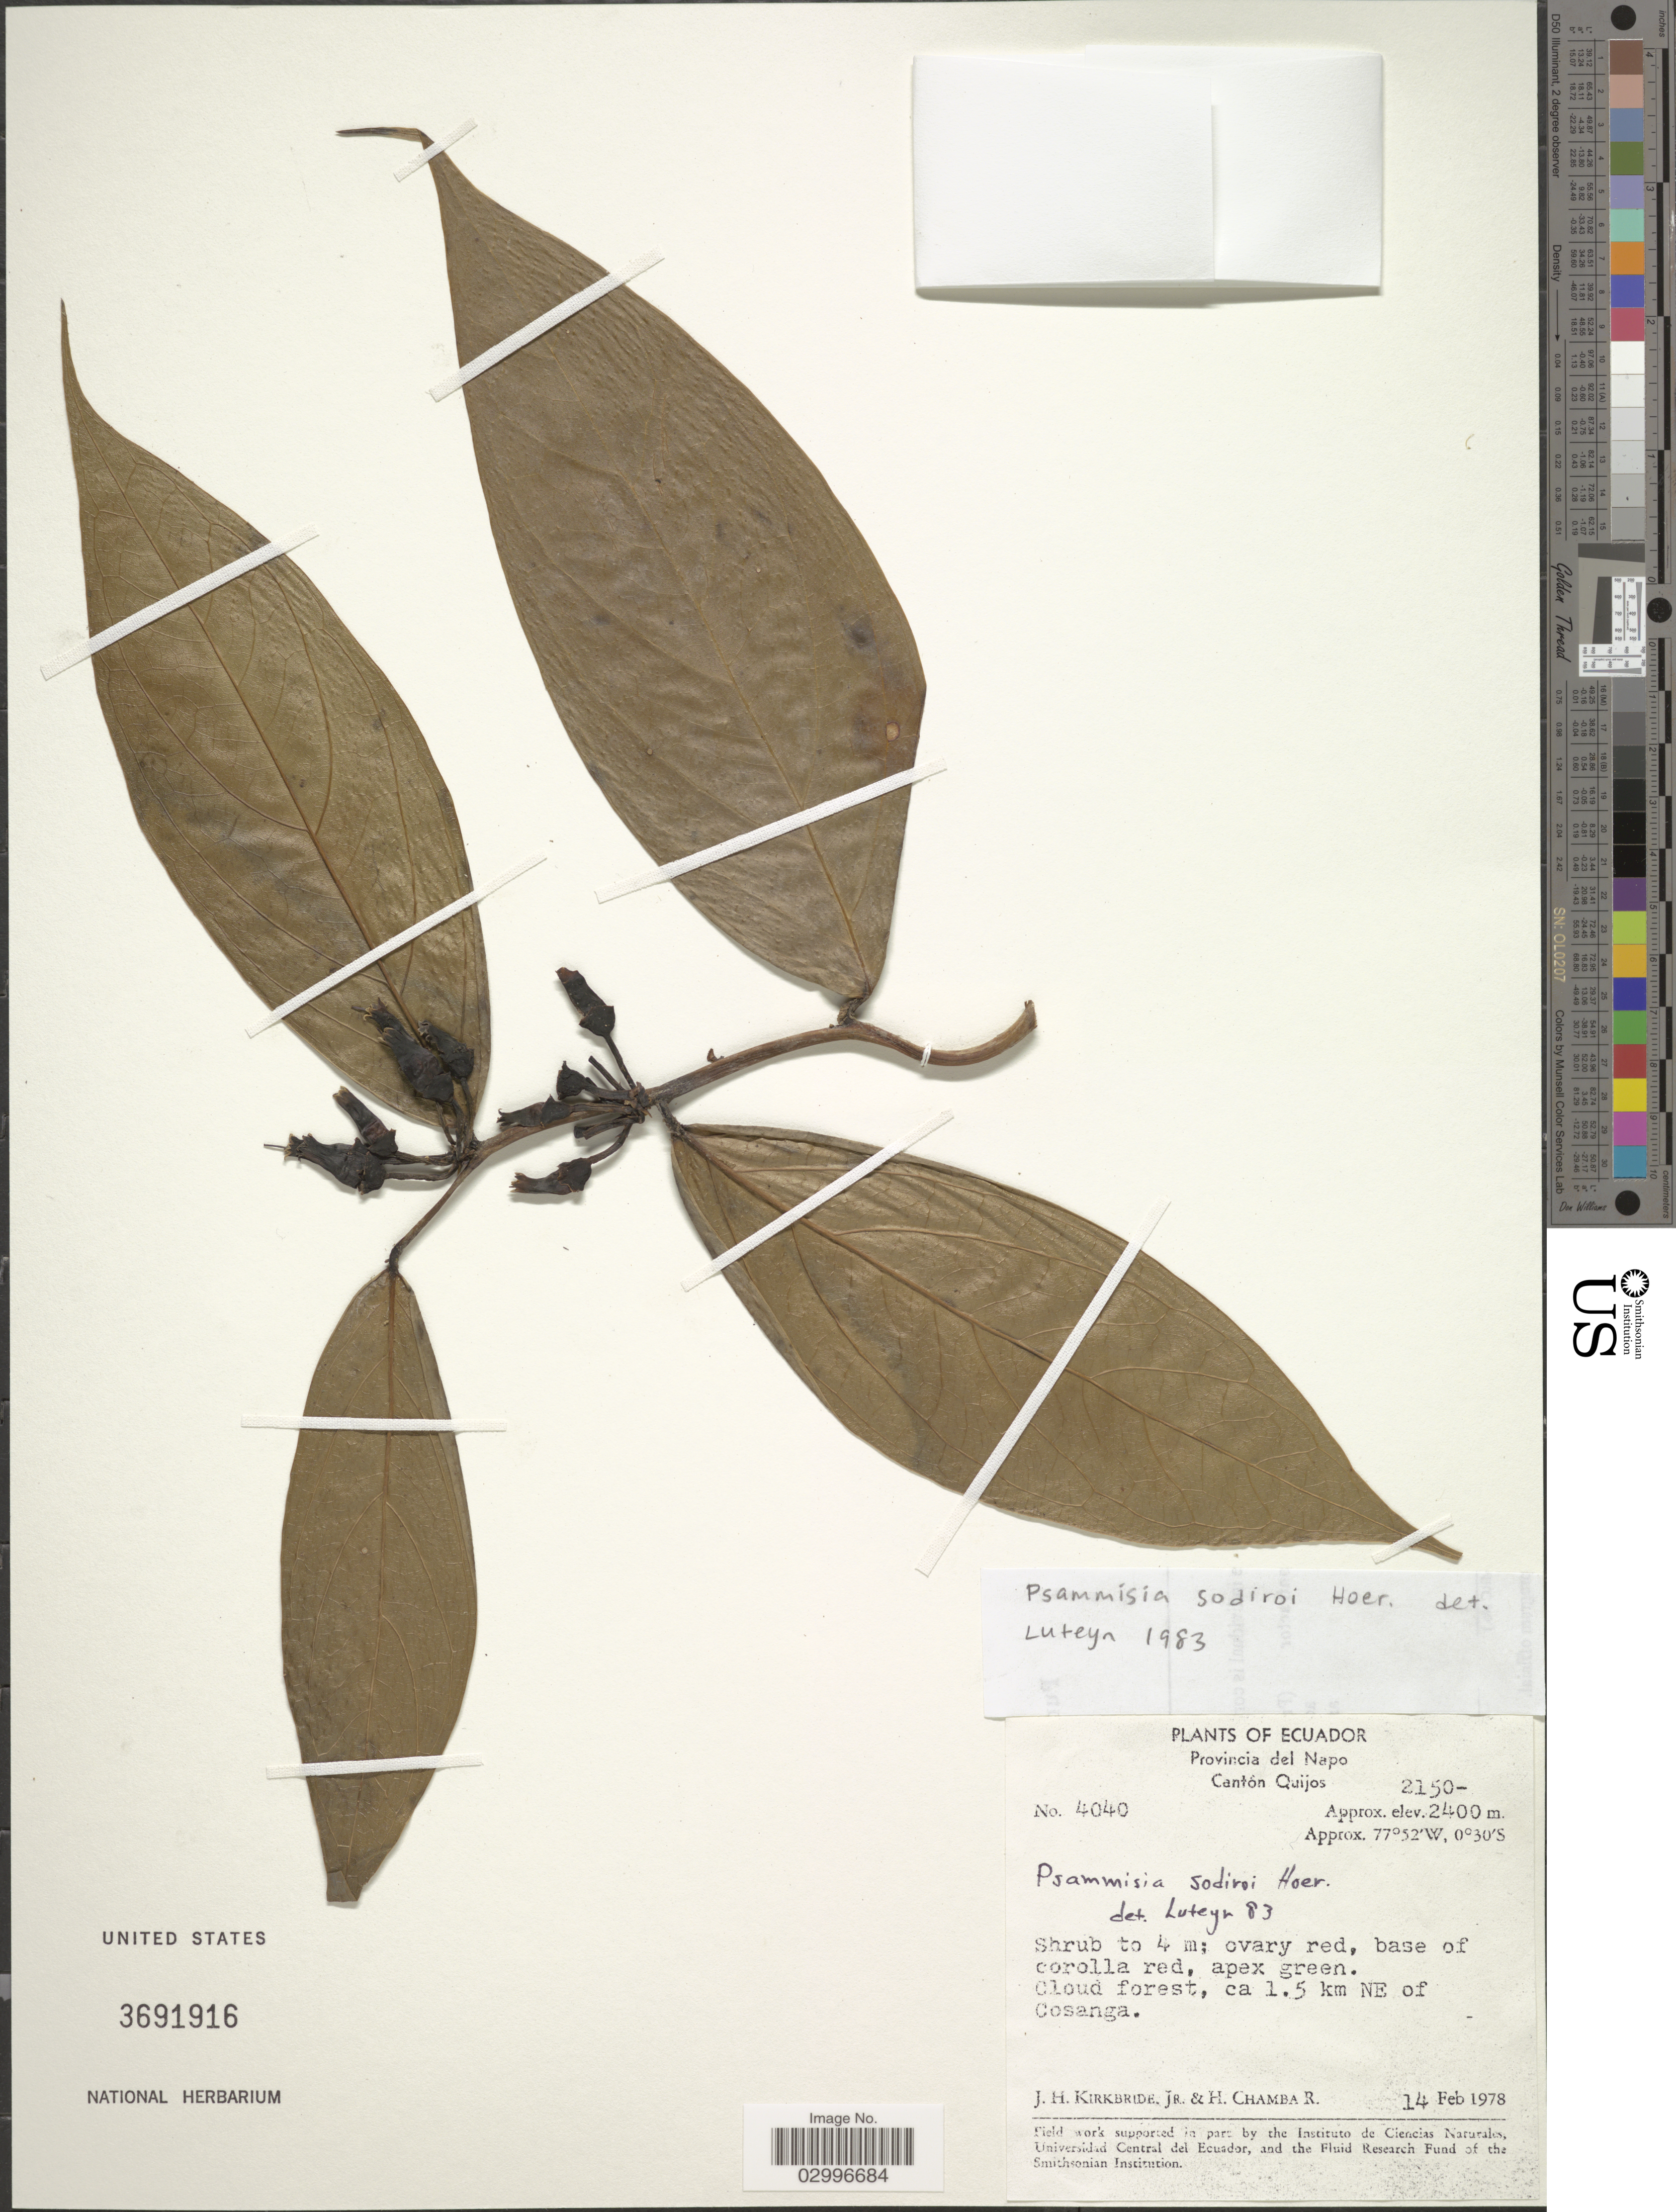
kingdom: Plantae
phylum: Tracheophyta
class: Magnoliopsida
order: Ericales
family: Ericaceae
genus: Psammisia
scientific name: Psammisia sodiroi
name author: Hoerold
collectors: J. H. Kirkbride & H. Chamba R.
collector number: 4040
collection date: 1978-02-14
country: Ecuador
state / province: Napo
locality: Cantón Quijos. Cloud forest, ca 1.5 km NE of Cosanga.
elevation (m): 2150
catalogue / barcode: US 3691916